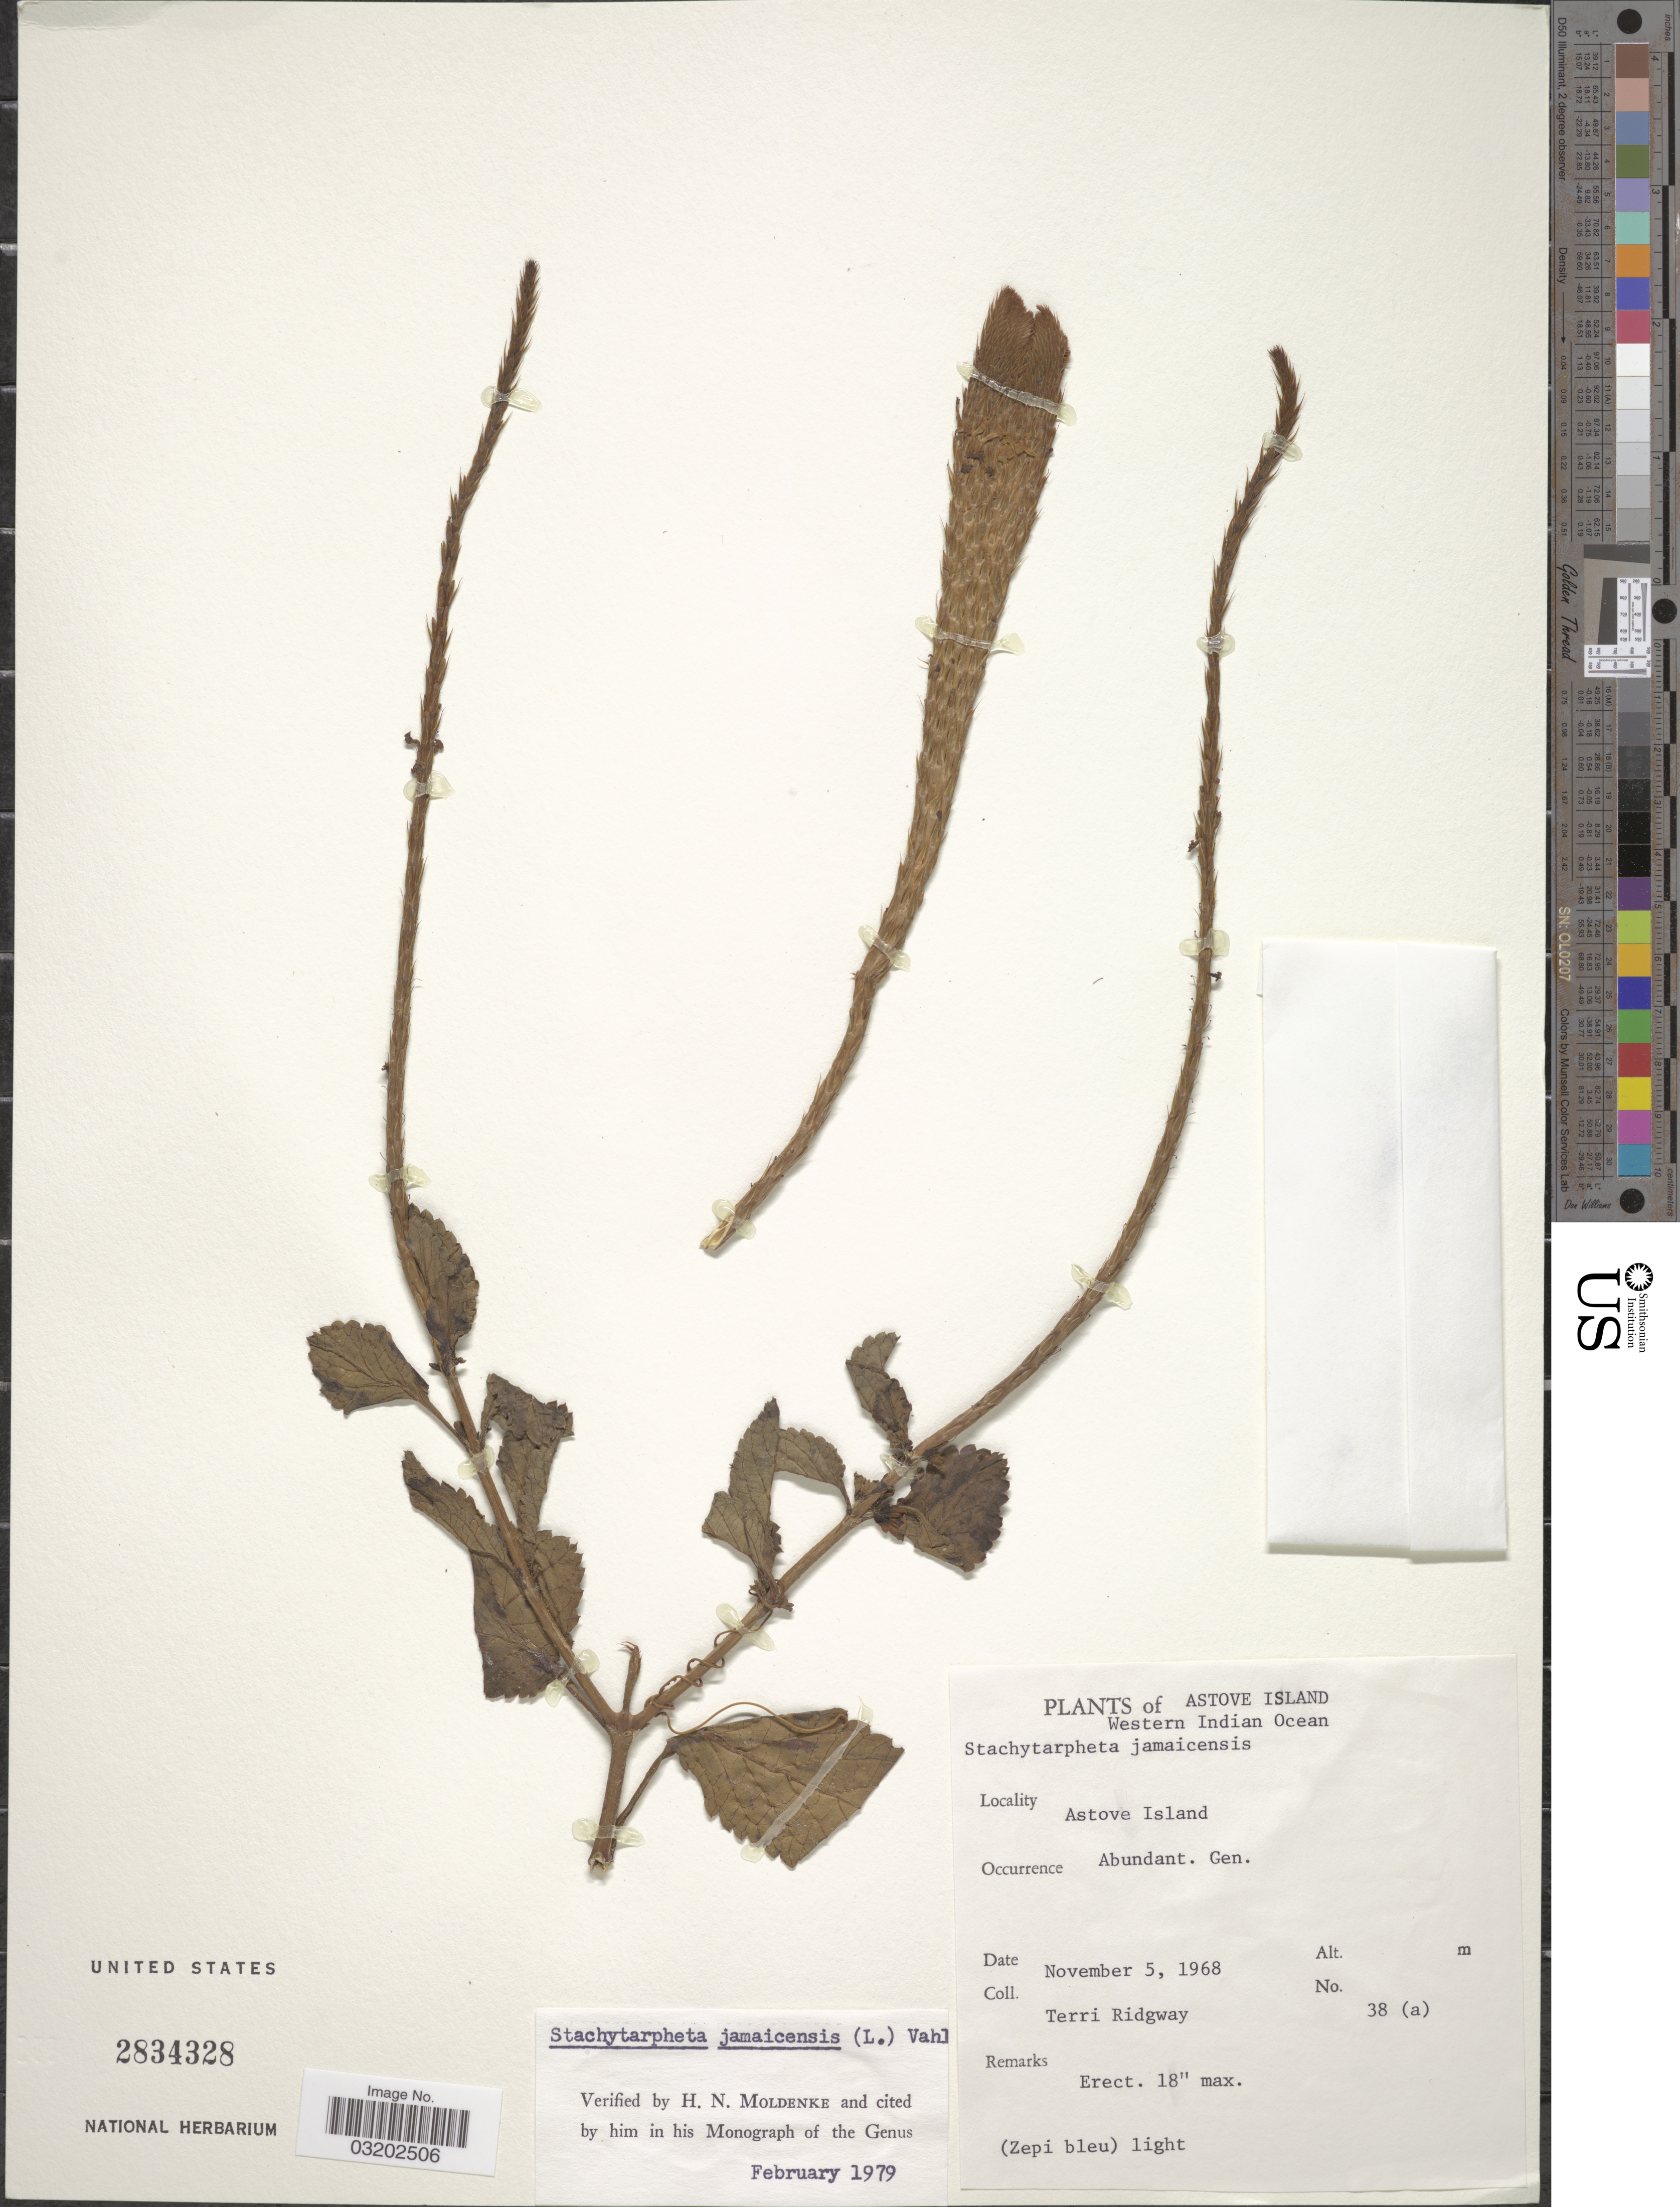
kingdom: Plantae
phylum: Tracheophyta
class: Magnoliopsida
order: Lamiales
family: Verbenaceae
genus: Stachytarpheta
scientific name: Stachytarpheta jamaicensis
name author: (L.) Vahl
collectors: T. Ridgway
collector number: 38 (a)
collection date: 1968-11-05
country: Seychelles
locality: Astove Island, Western Indian Ocean, Astove Island.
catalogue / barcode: US 2834328